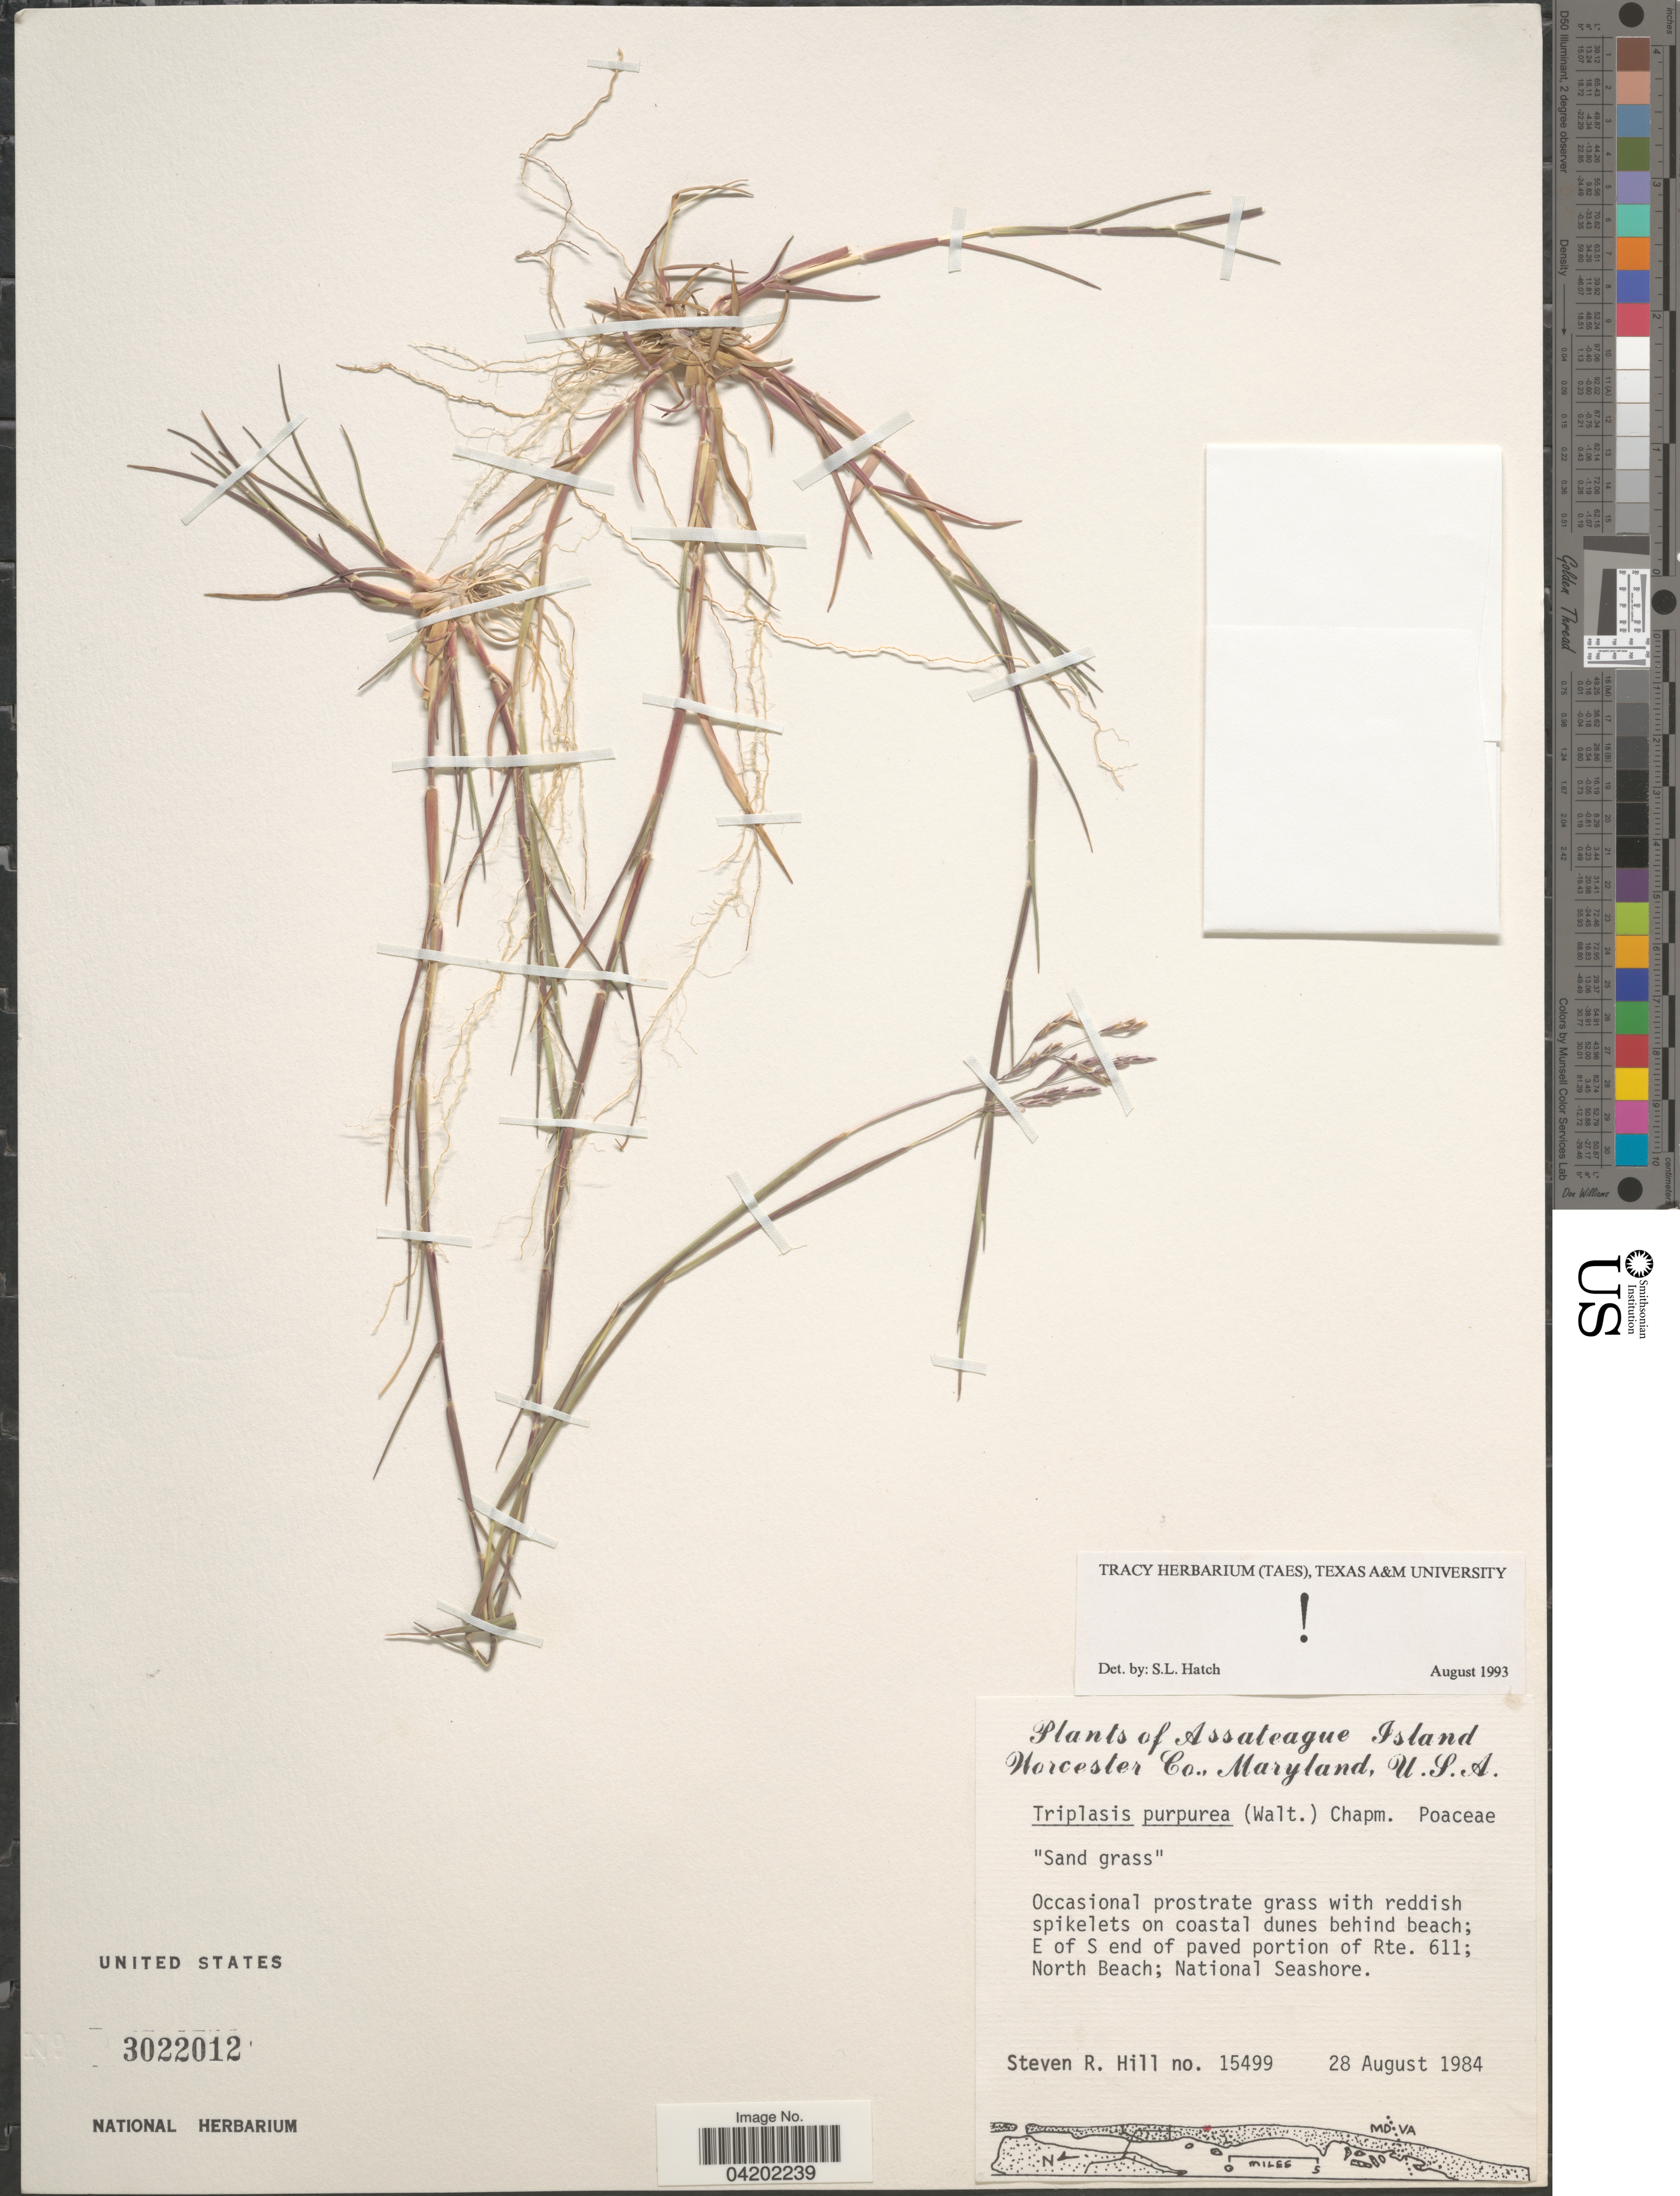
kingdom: Plantae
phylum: Tracheophyta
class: Liliopsida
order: Poales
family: Poaceae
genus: Triplasis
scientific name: Triplasis purpurea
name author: (Walter) Chapm.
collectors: S. Hill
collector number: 15499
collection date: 1984-08-28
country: United States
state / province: Maryland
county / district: Worcester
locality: Assateague Island. Worcester Co. On coastal dunes behind beach; E of S end of paved portion of Rte. 611; North Beach; National Seashore.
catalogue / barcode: US 3022012